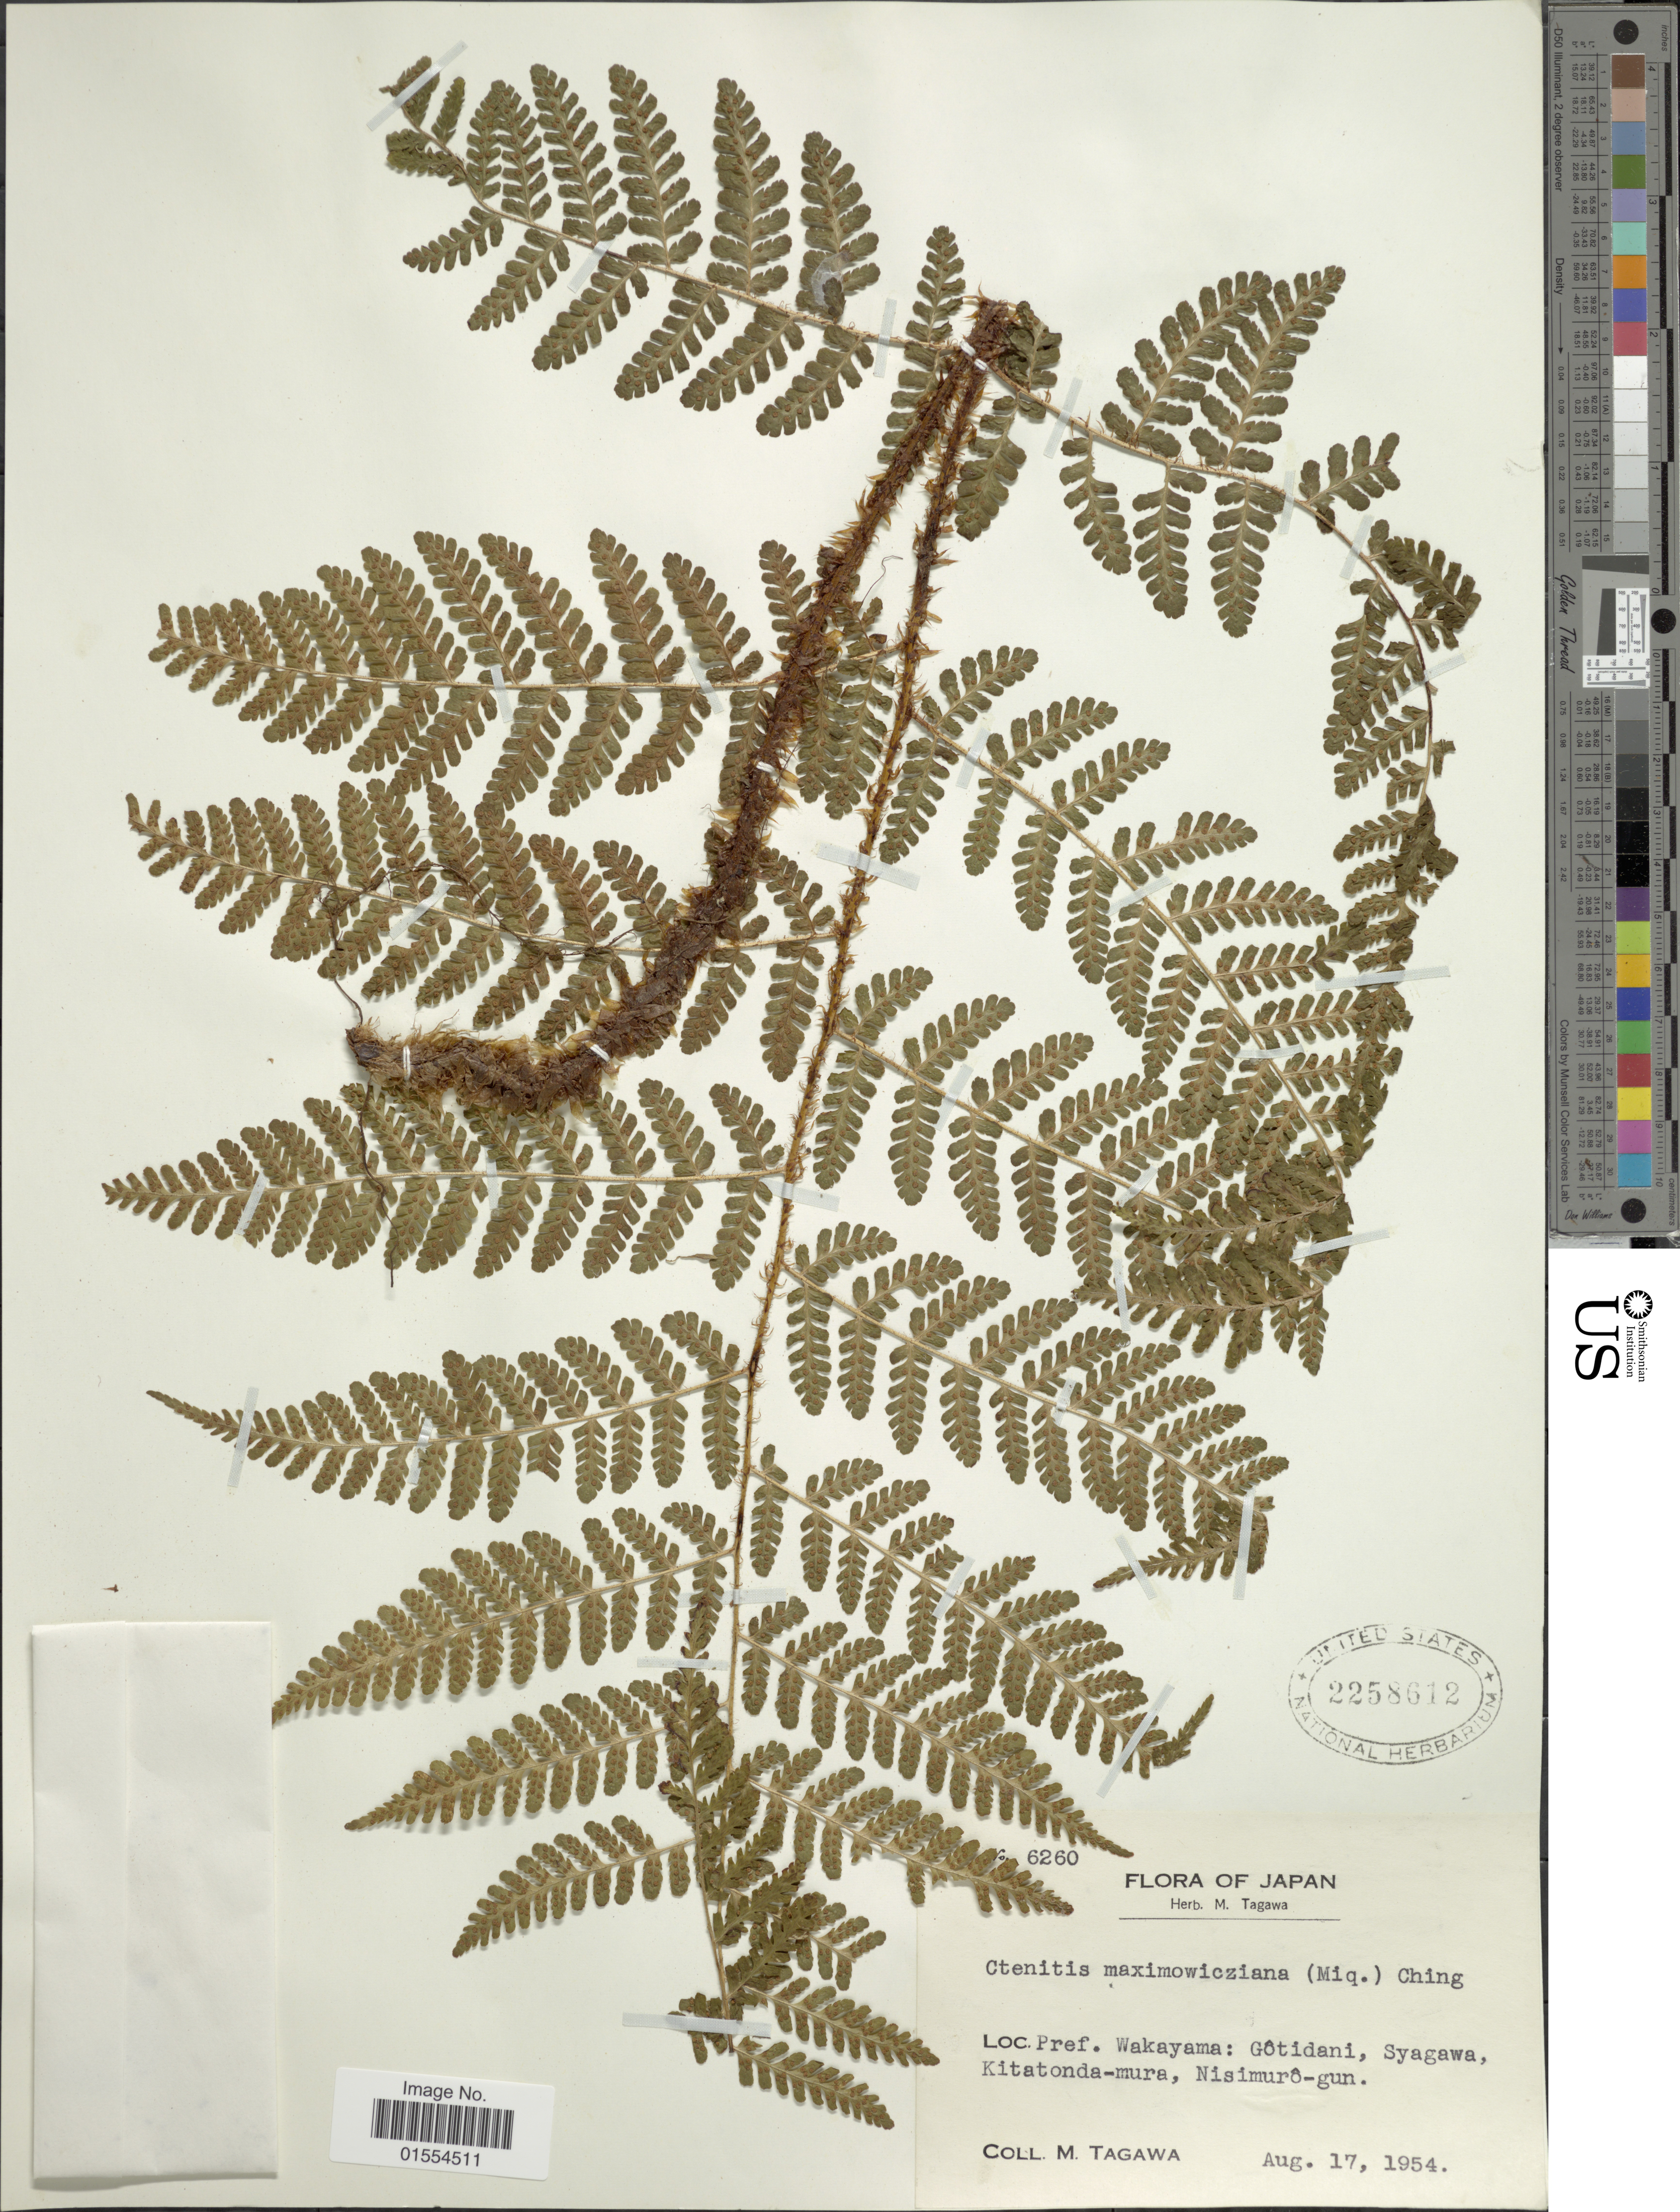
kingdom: Plantae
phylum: Tracheophyta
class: Polypodiopsida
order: Polypodiales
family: Dryopteridaceae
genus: Dryopteris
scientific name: Dryopteris maximowicziana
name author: (Miq.) C. Chr.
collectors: M. Tagawa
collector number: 6260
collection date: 1954-08-17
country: Japan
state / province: Wakayama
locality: Pref. Wakayama: Gotidani, Syagawa, Kitatonda-mura, Nisimuro-gun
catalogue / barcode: US 2258612